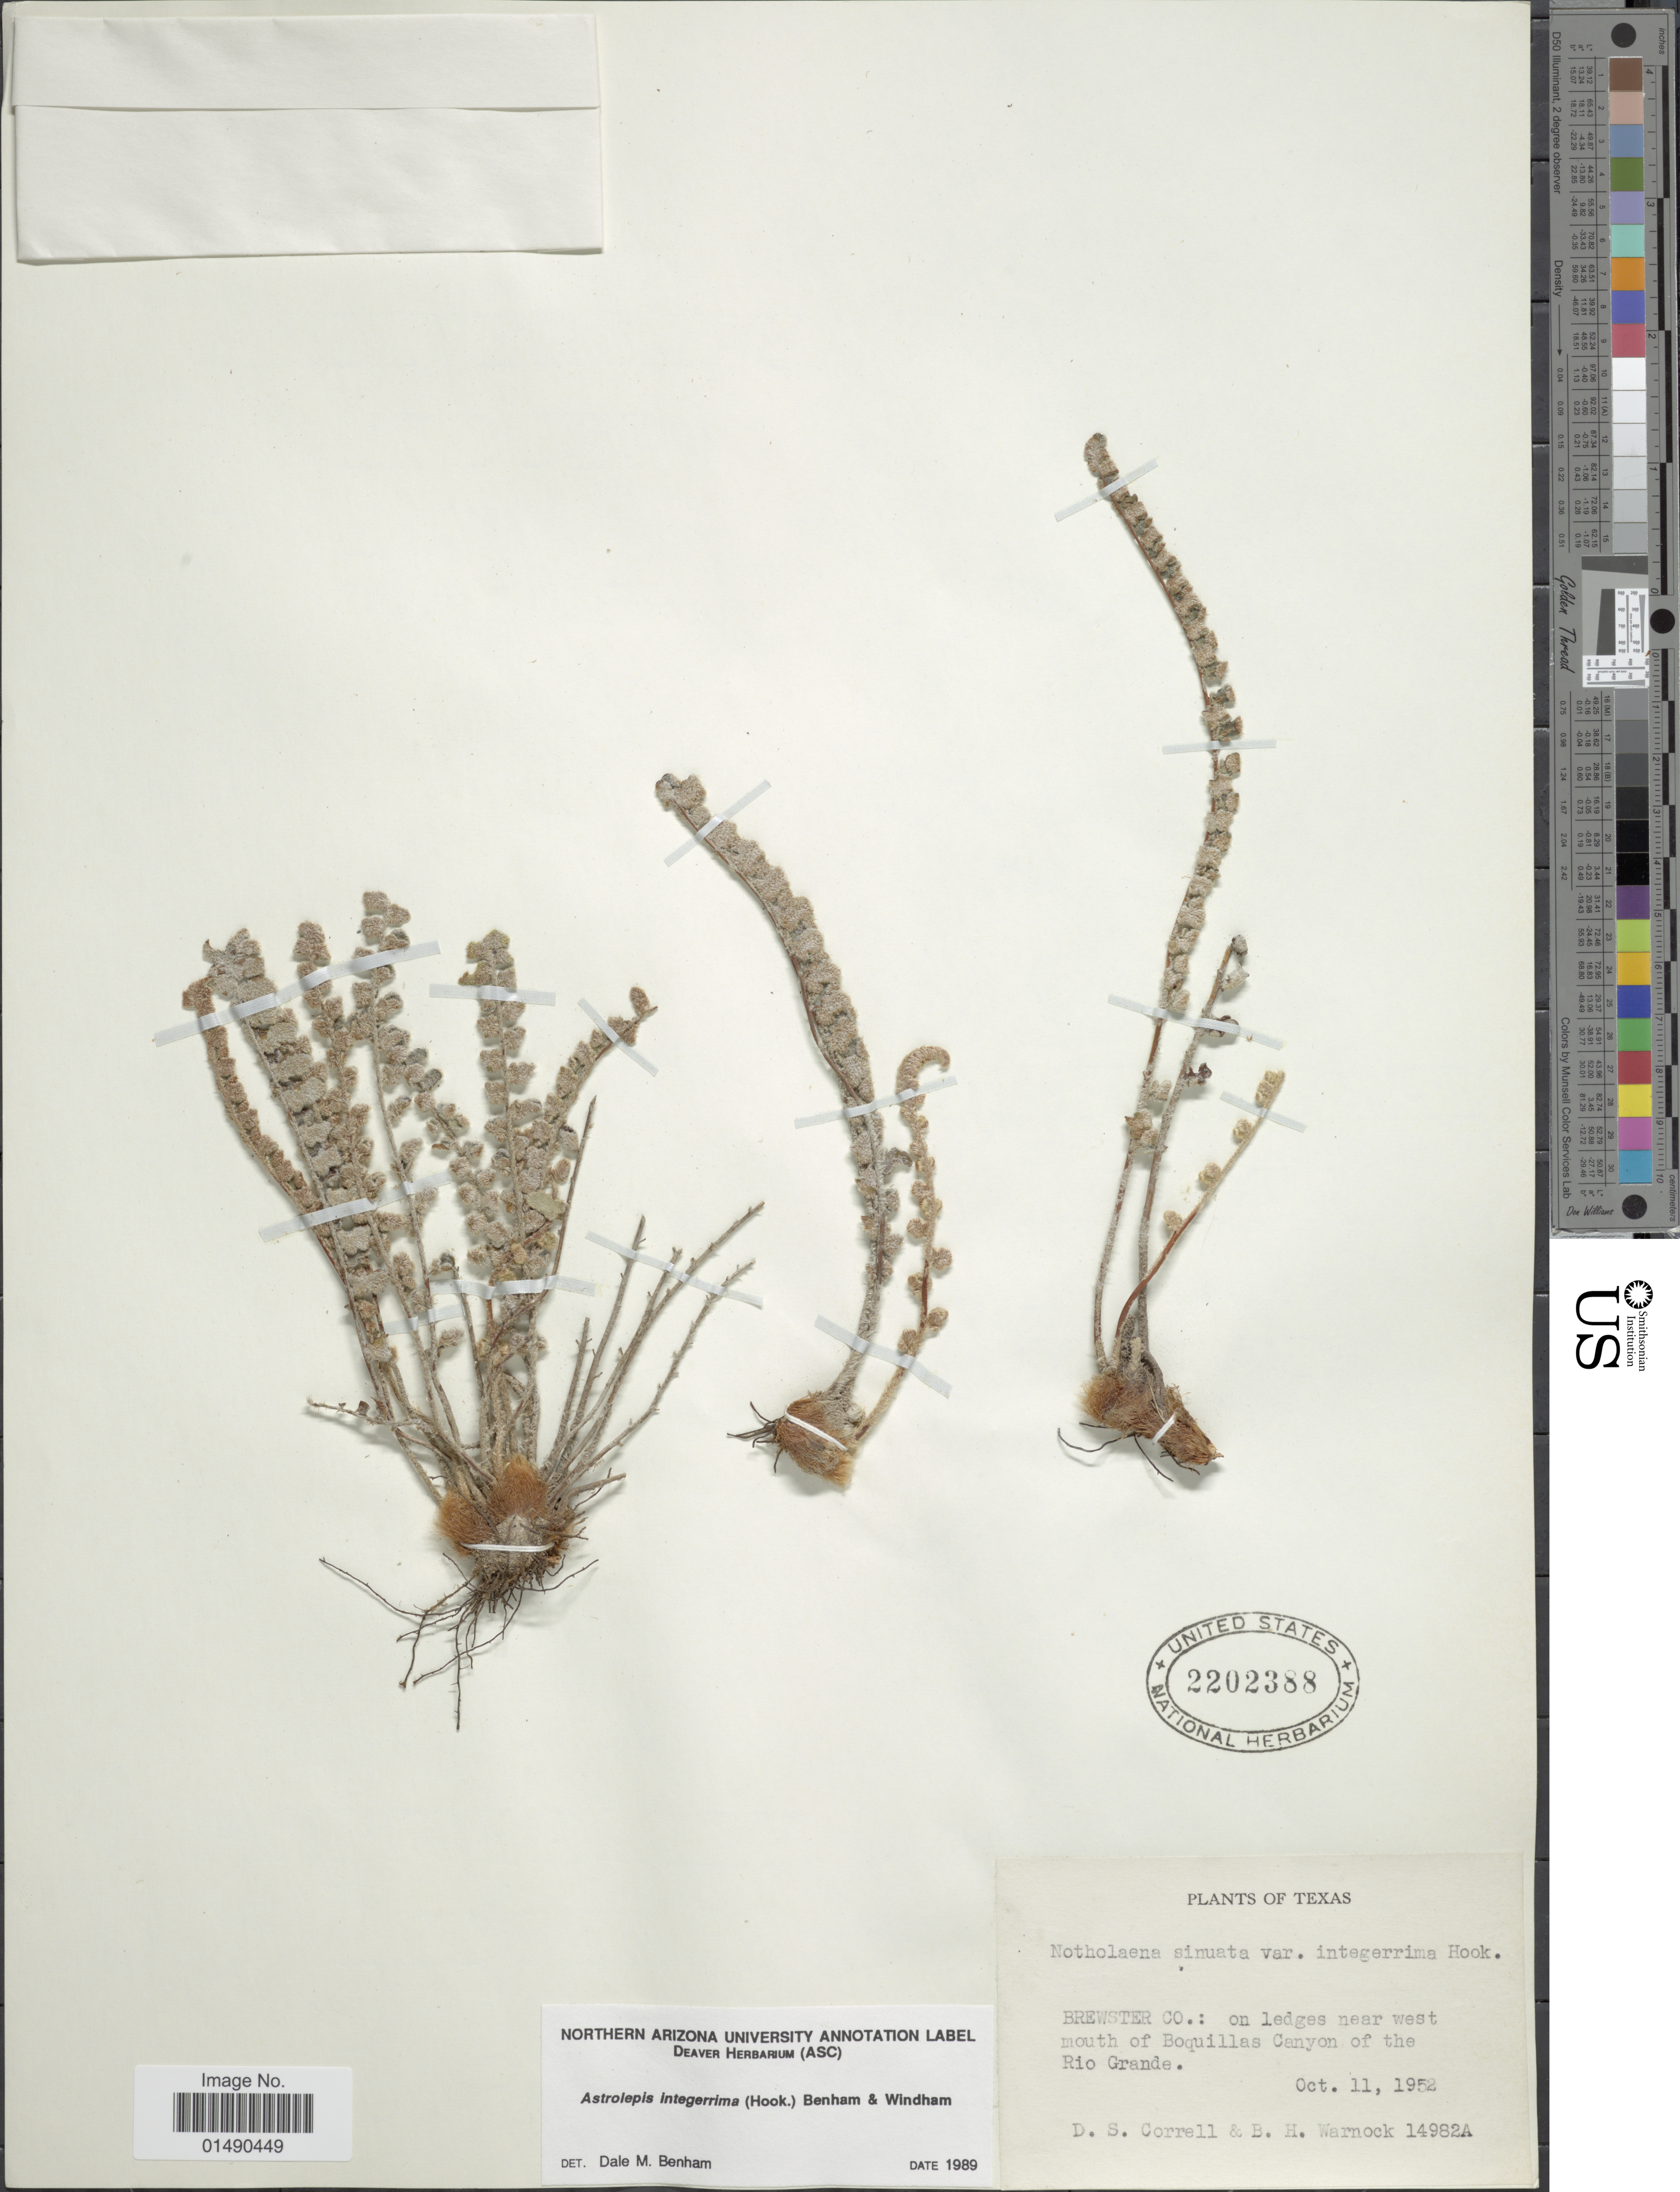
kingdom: Plantae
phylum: Tracheophyta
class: Polypodiopsida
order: Polypodiales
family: Pteridaceae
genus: Astrolepis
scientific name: Astrolepis integerrima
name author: (Hook.) D.M. Benham & Windham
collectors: D. S. Correll & B. H. Warnock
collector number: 14982A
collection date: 1952-10-11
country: United States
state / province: Texas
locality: Brewster Co.: on ledges near west mouth of Boquillas Canyon of the Rio Grande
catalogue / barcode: US 2202388